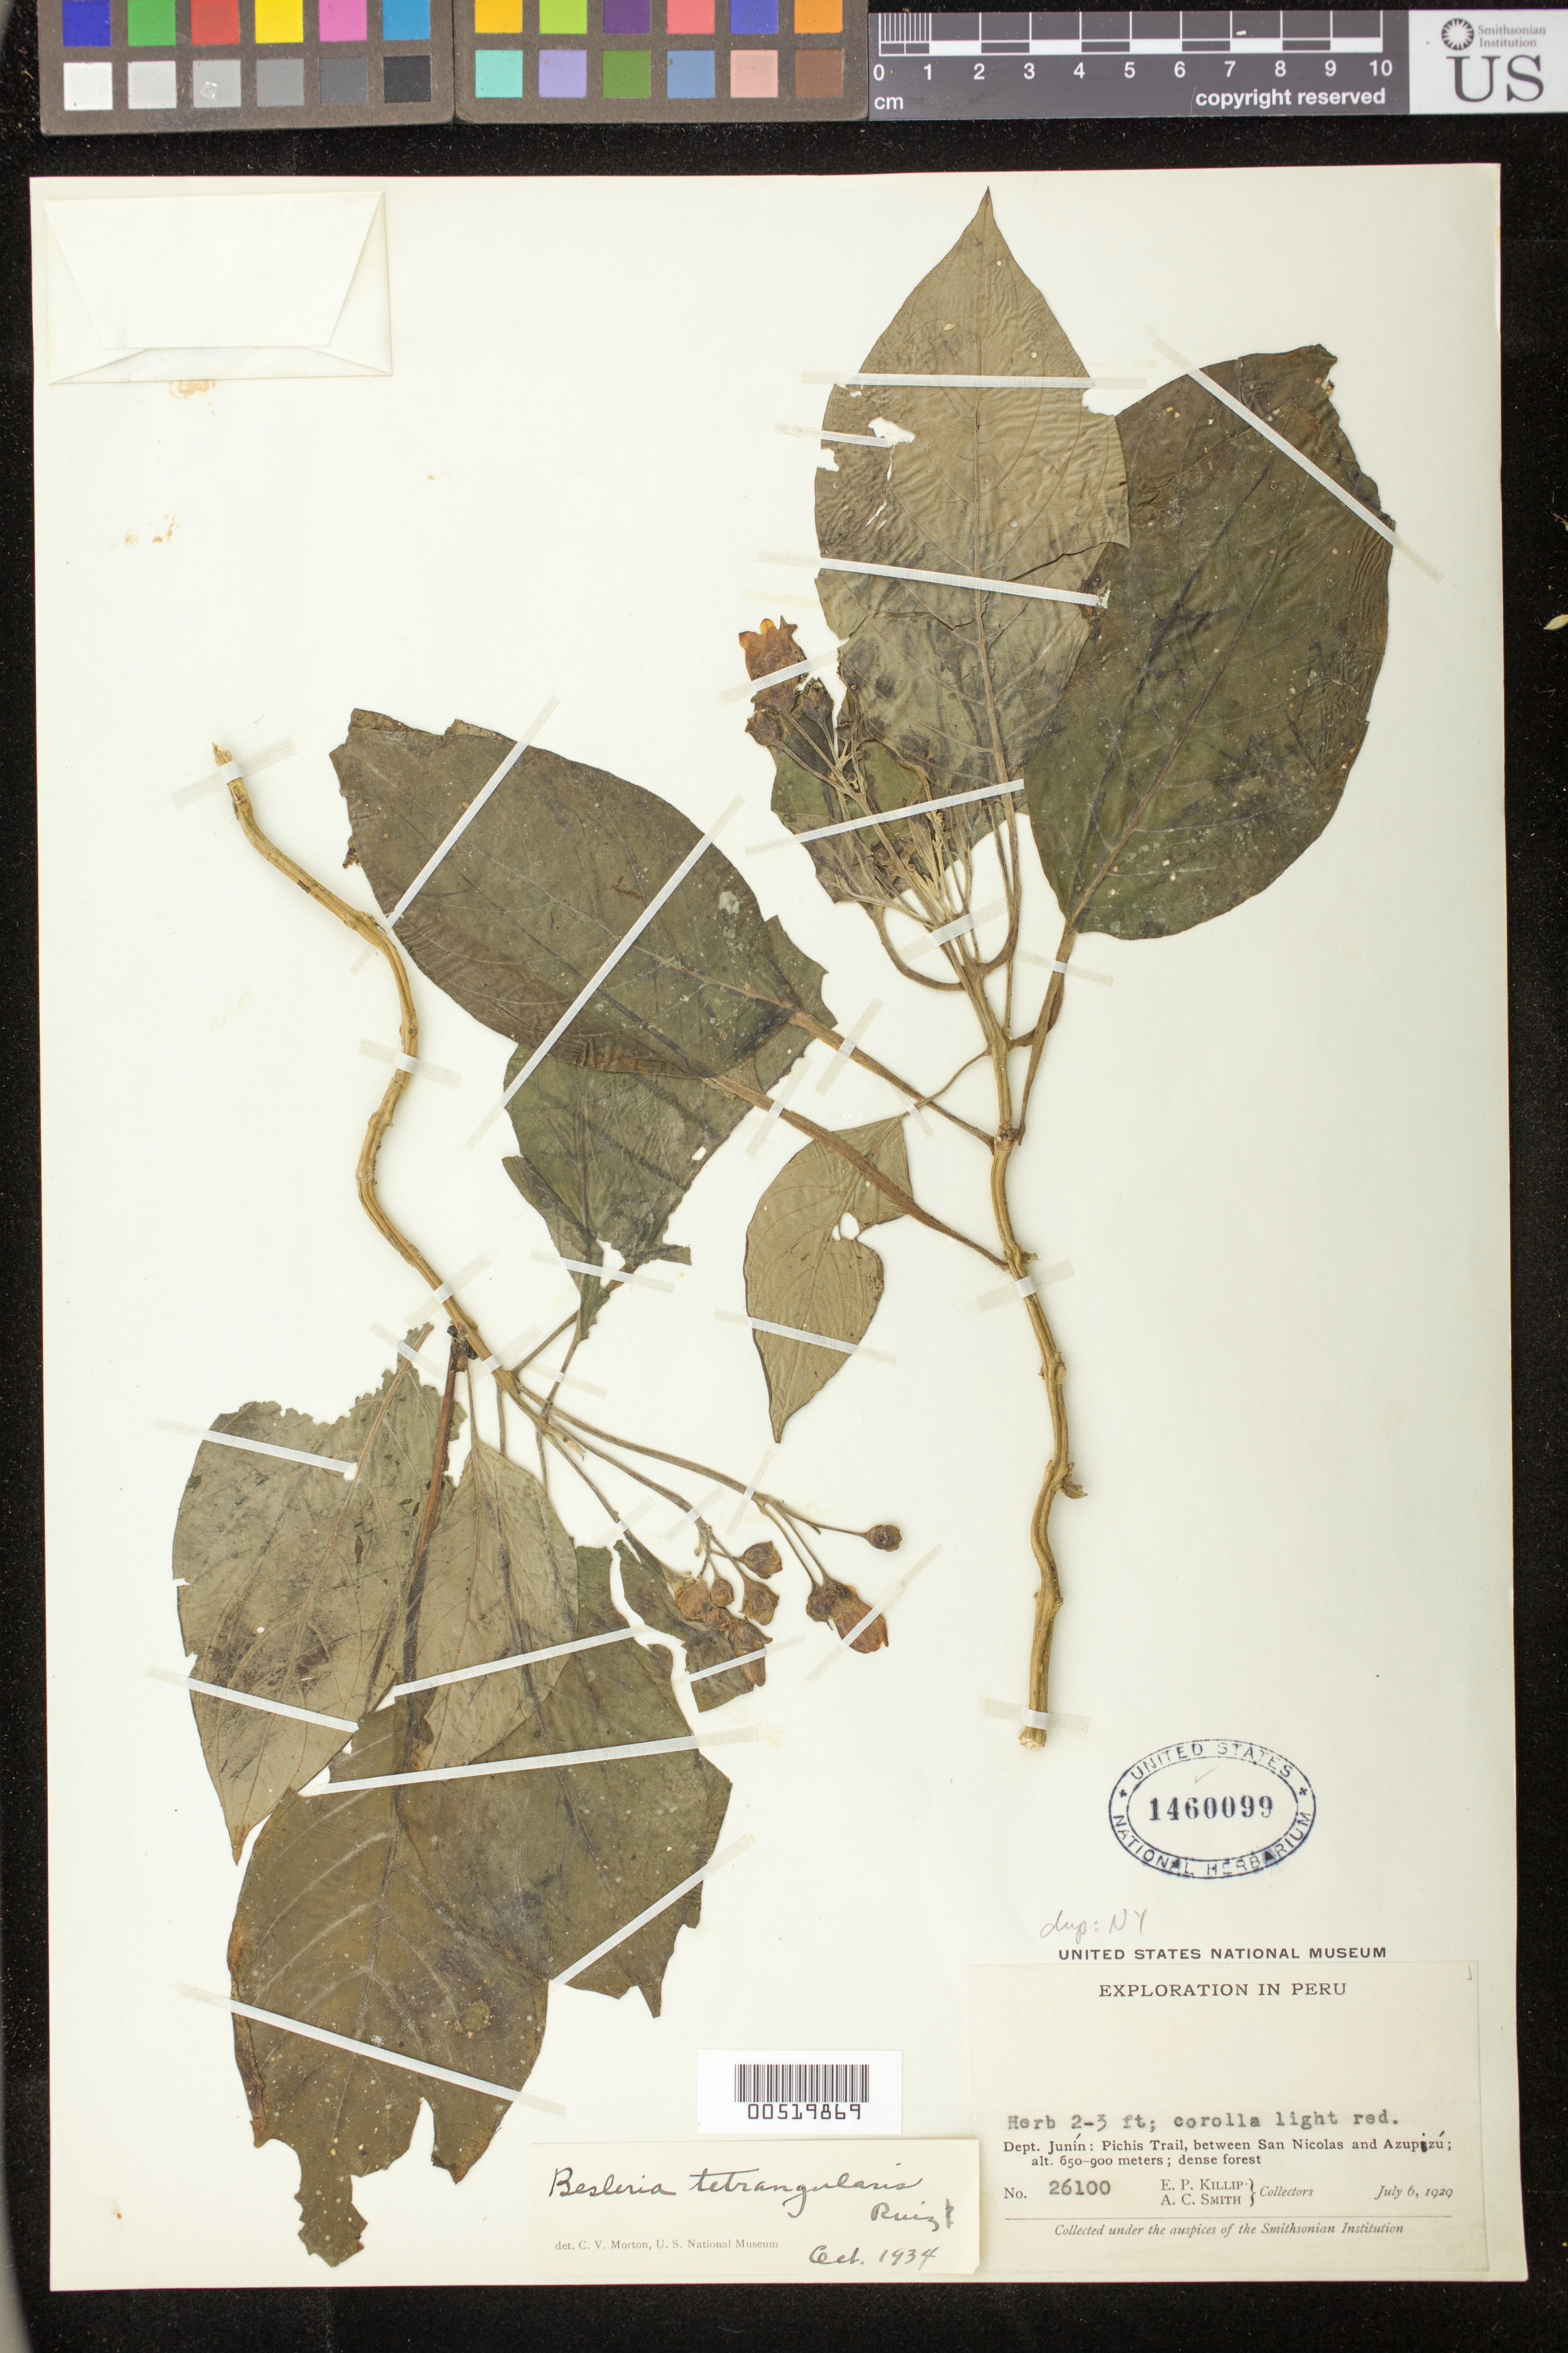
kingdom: Plantae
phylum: Tracheophyta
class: Magnoliopsida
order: Lamiales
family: Gesneriaceae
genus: Besleria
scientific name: Besleria tetrangularis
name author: Ruiz ex Hanst.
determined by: Skog, Laurence E.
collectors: E. P. Killip & A. C. Smith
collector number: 26100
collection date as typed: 06 Jul 1929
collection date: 1929-07-06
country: Peru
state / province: Junín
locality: Pichis trail, between San Nicolas and Azupizú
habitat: Dense forest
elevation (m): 650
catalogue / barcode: US 1460099